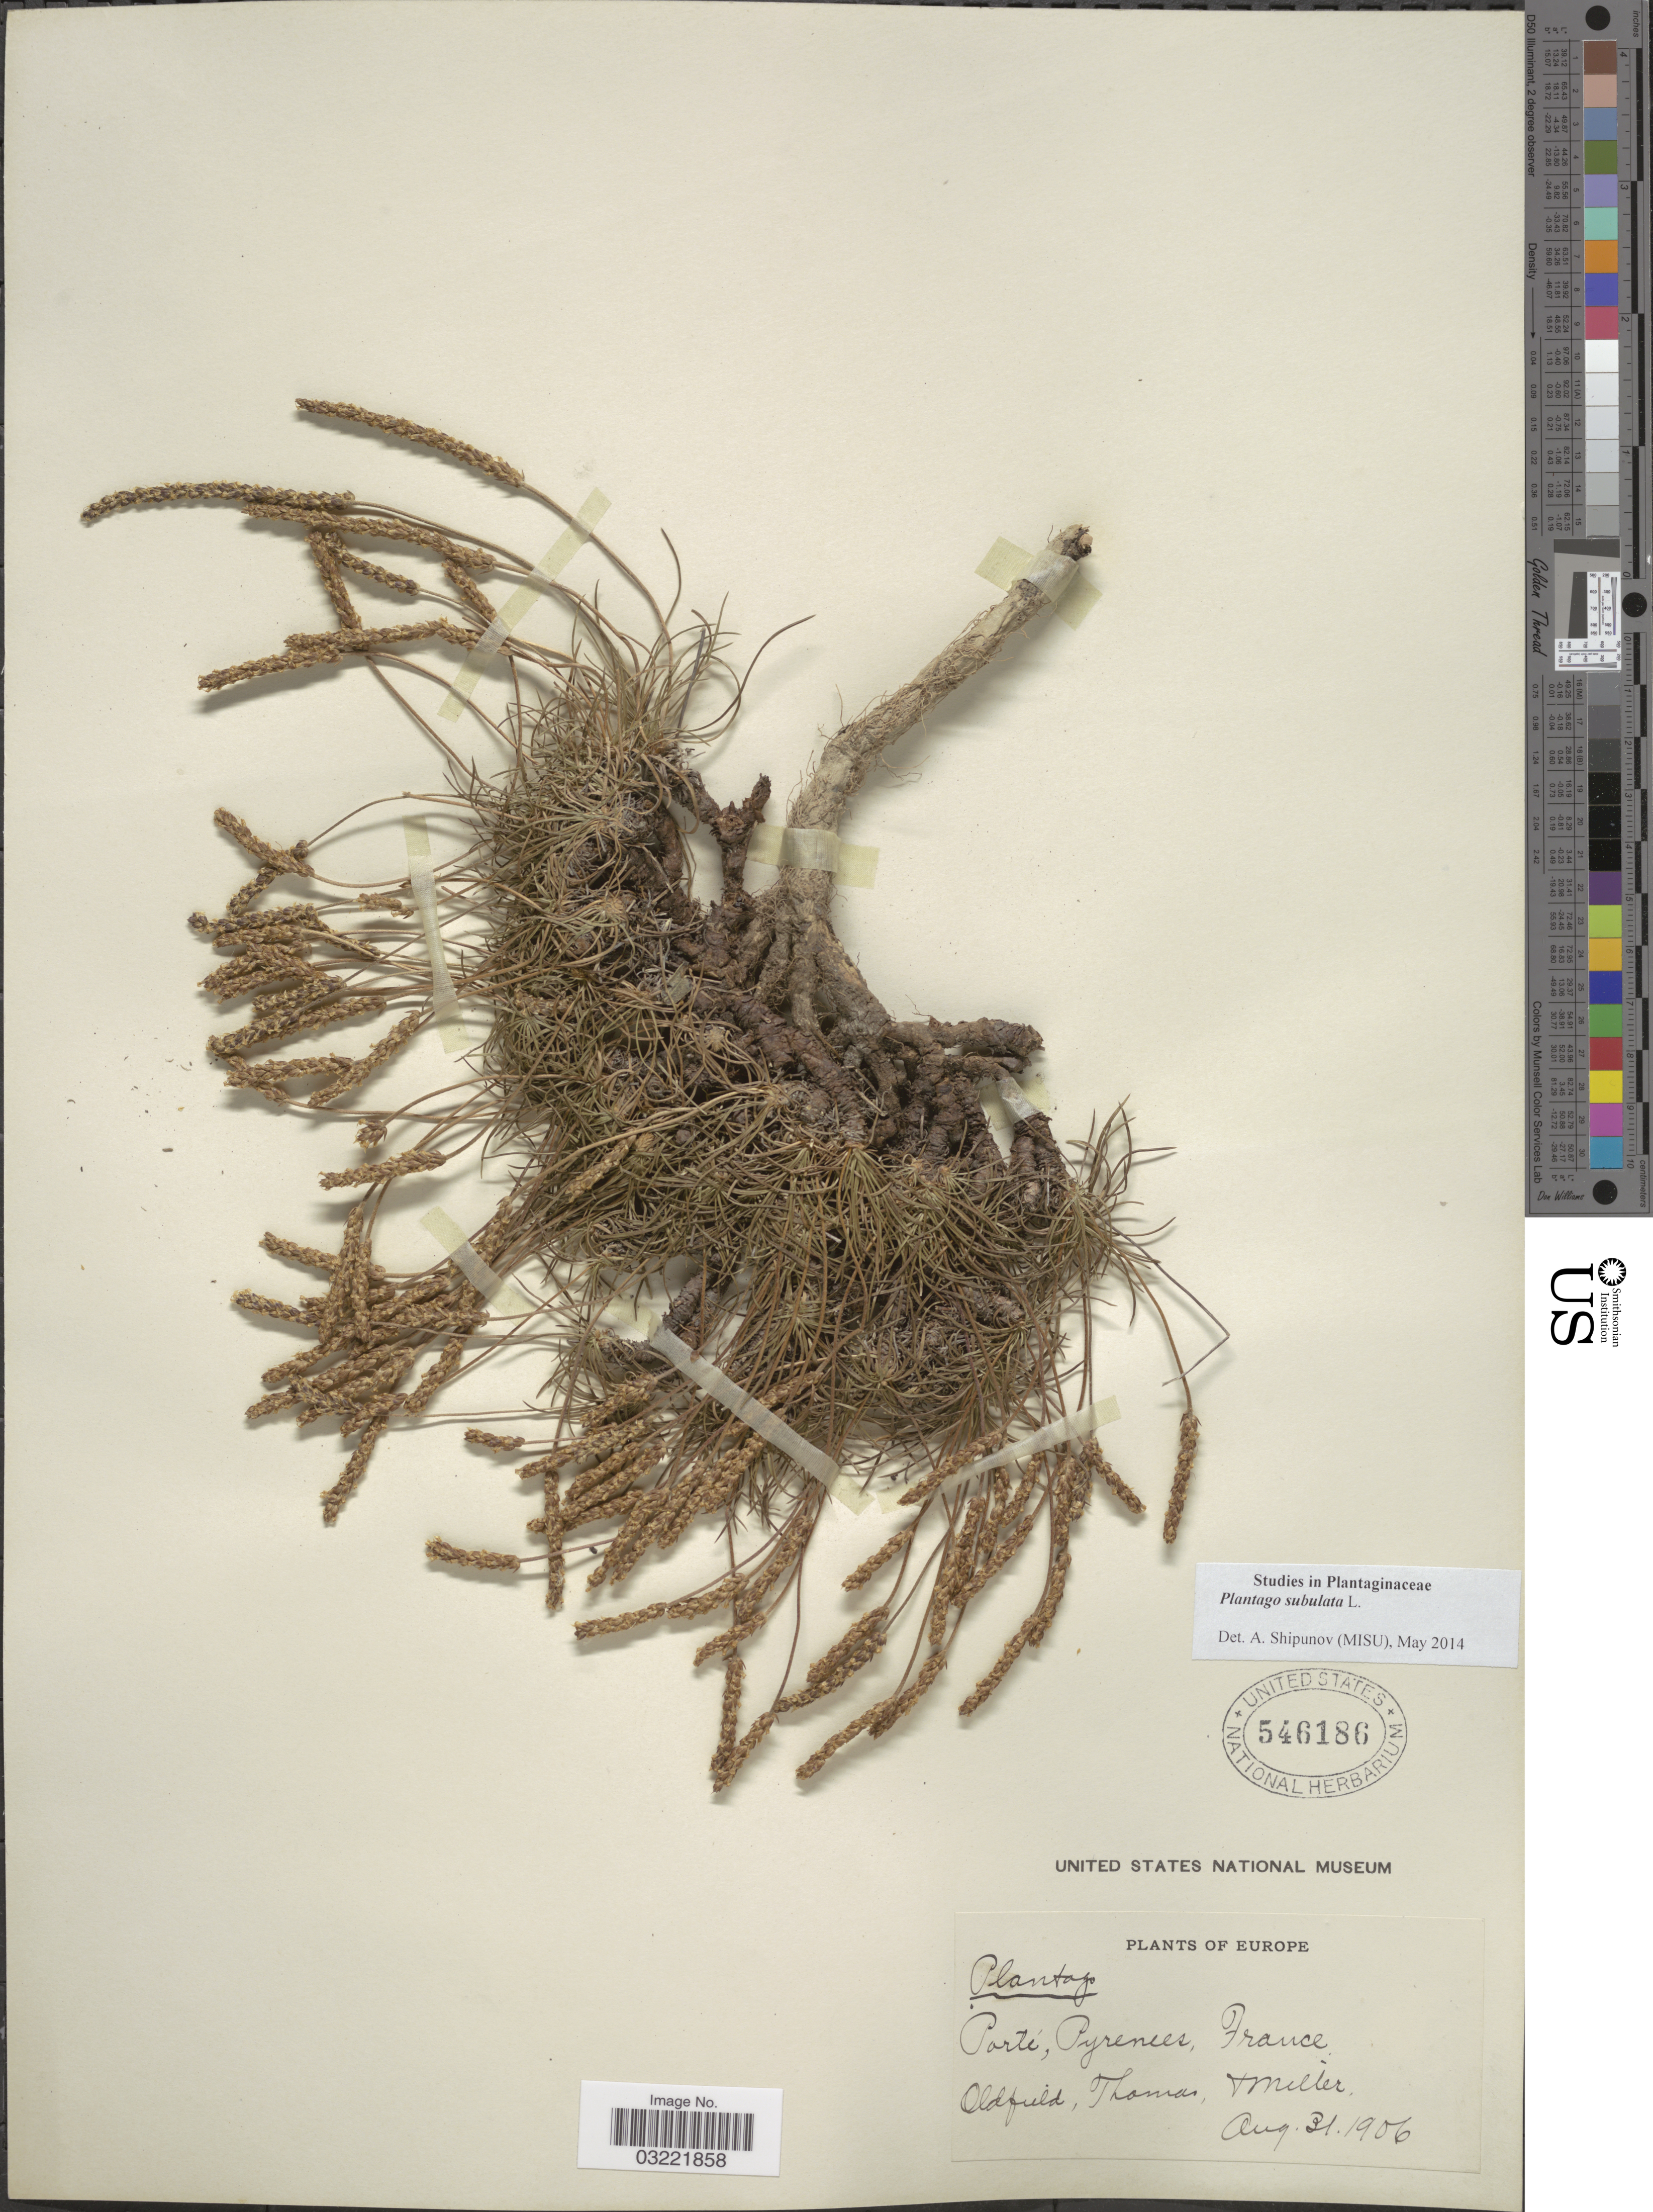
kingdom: Plantae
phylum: Tracheophyta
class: Magnoliopsida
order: Lamiales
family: Plantaginaceae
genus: Plantago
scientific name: Plantago subulata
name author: L.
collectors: Oldfield, Thomas & -- Miller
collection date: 1906-08-31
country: France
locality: Porté, Pyrenees.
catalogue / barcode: US 546186